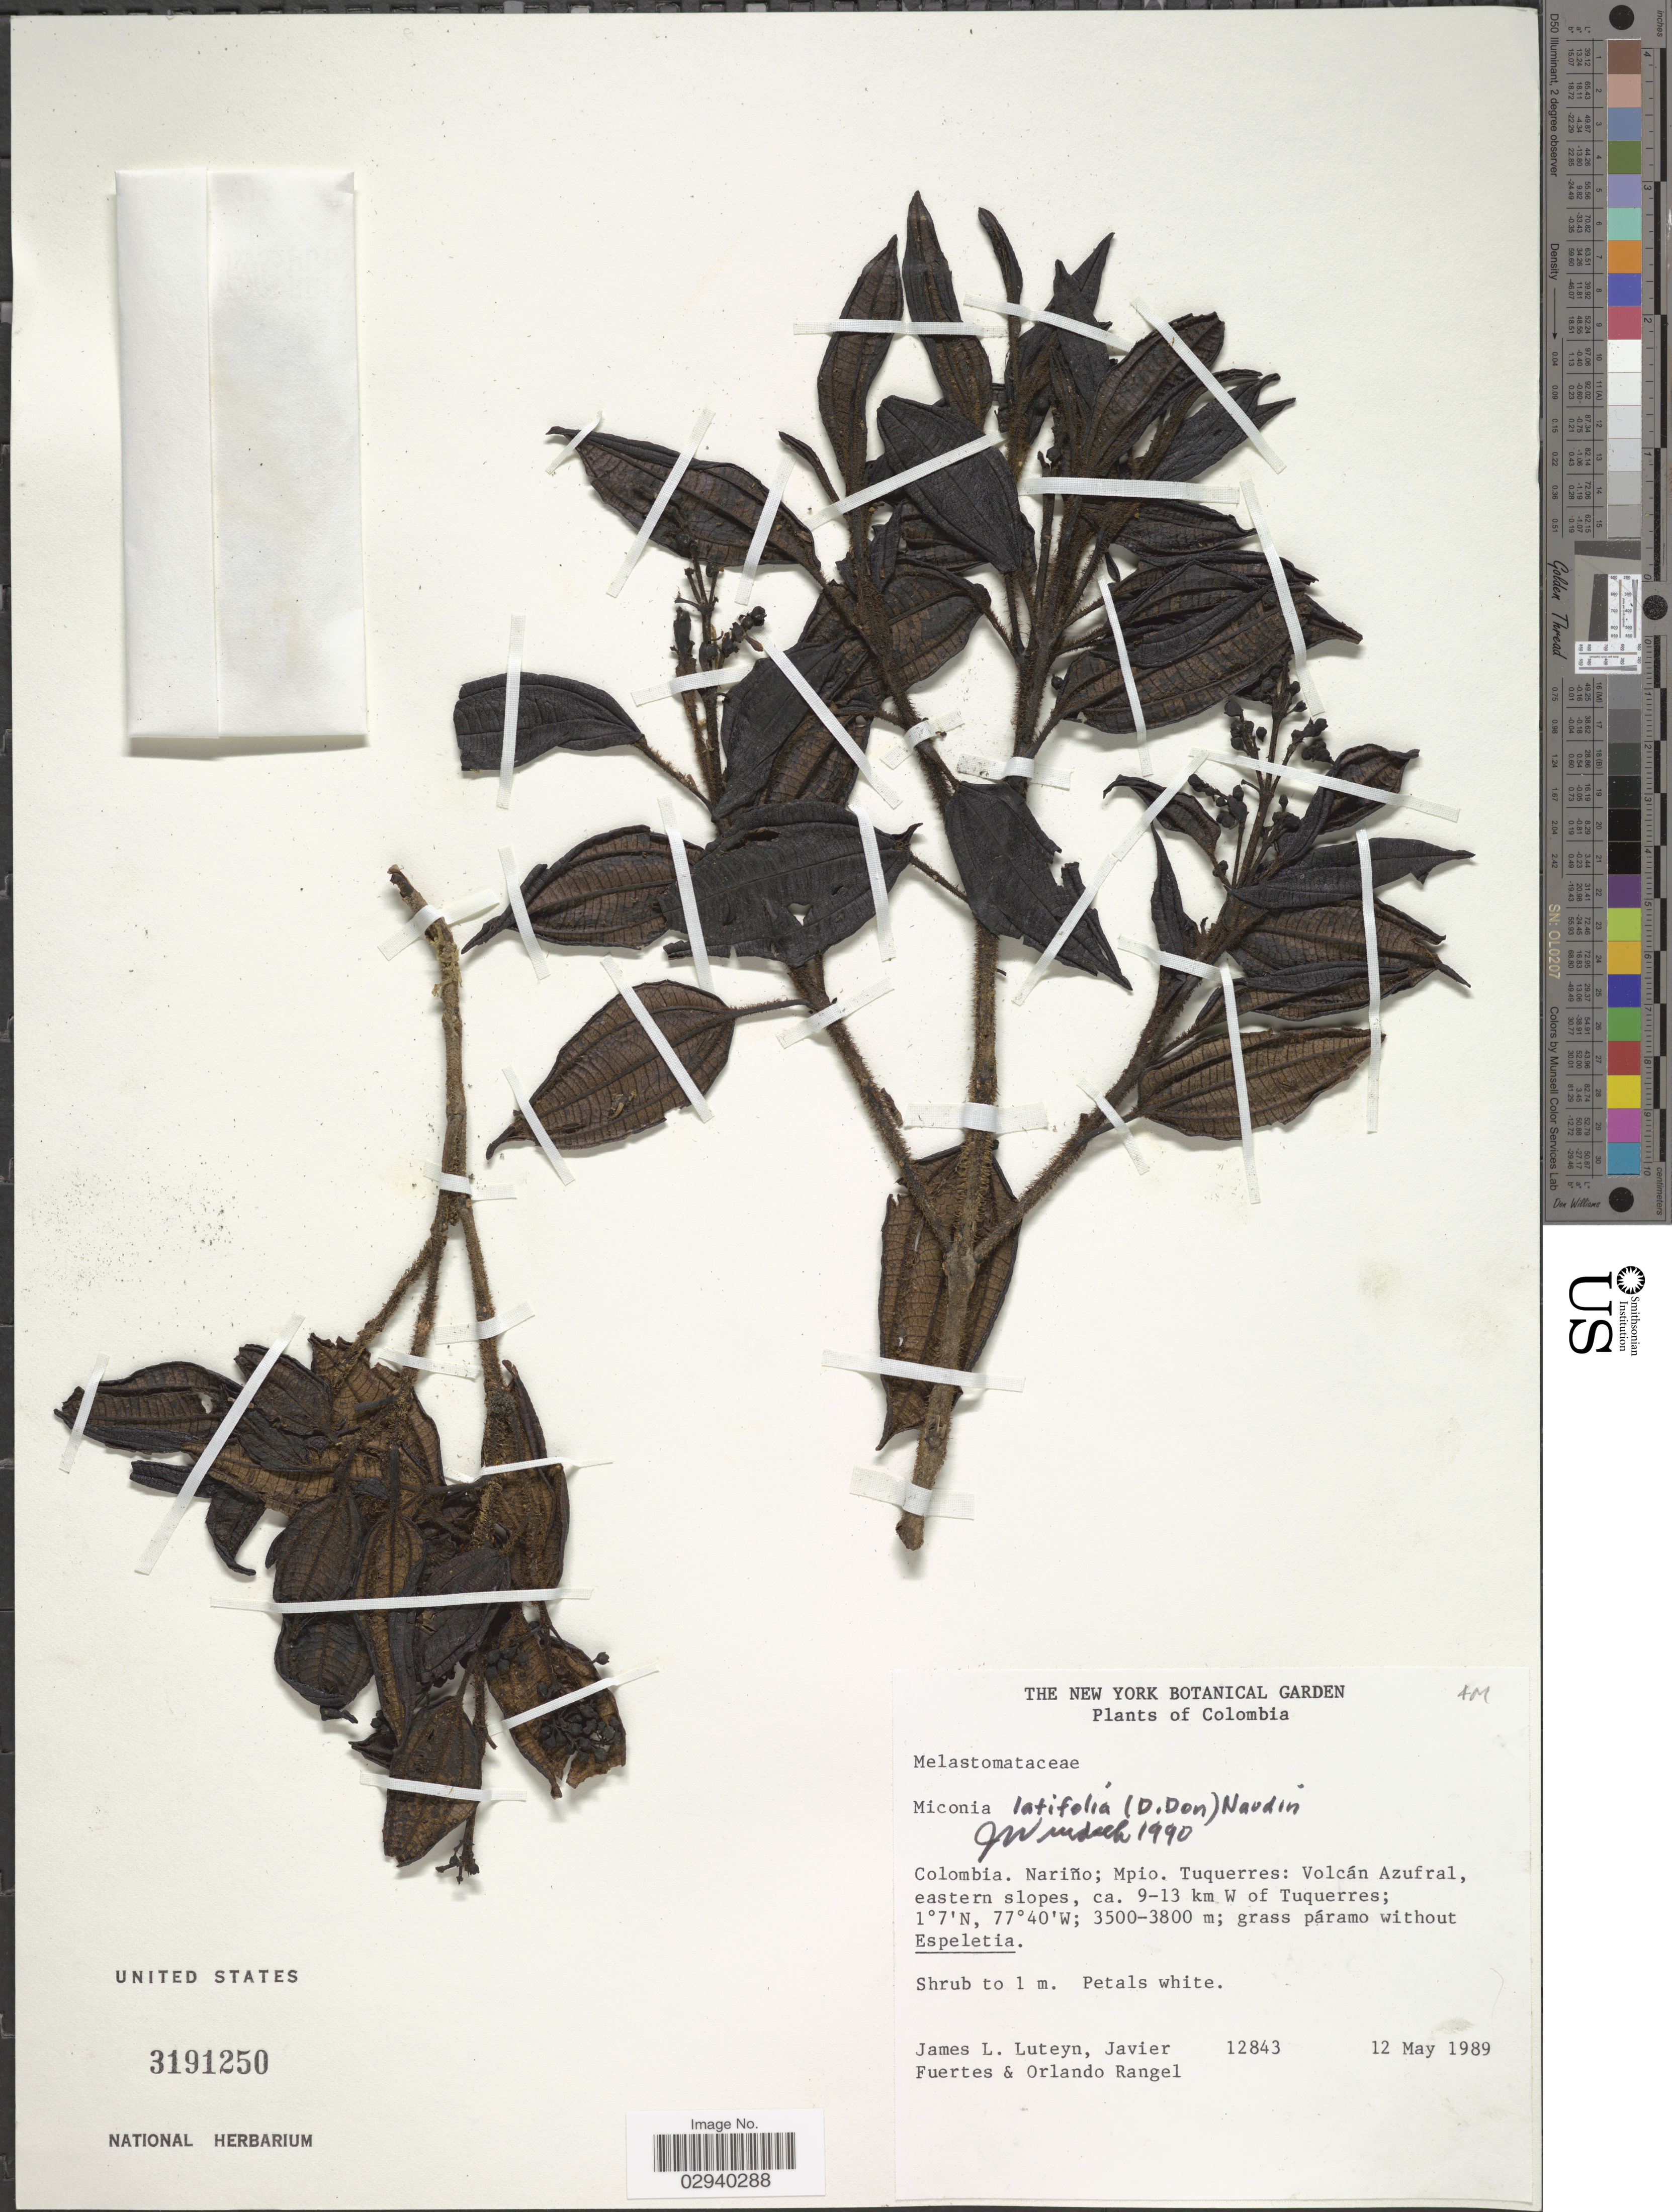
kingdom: Plantae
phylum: Tracheophyta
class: Magnoliopsida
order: Myrtales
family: Melastomataceae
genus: Miconia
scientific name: Miconia latifolia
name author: (D. Don) Naudin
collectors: J. L. Luteyn, J. Fuertes & O. Rangel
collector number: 12843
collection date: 1989-05-12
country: Colombia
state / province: Nariño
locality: Mpio. Tuquerres: Volcán Azufral, eastern slopes, ca. 9-13 km W of Tuquerres.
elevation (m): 3500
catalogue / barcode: US 3191250